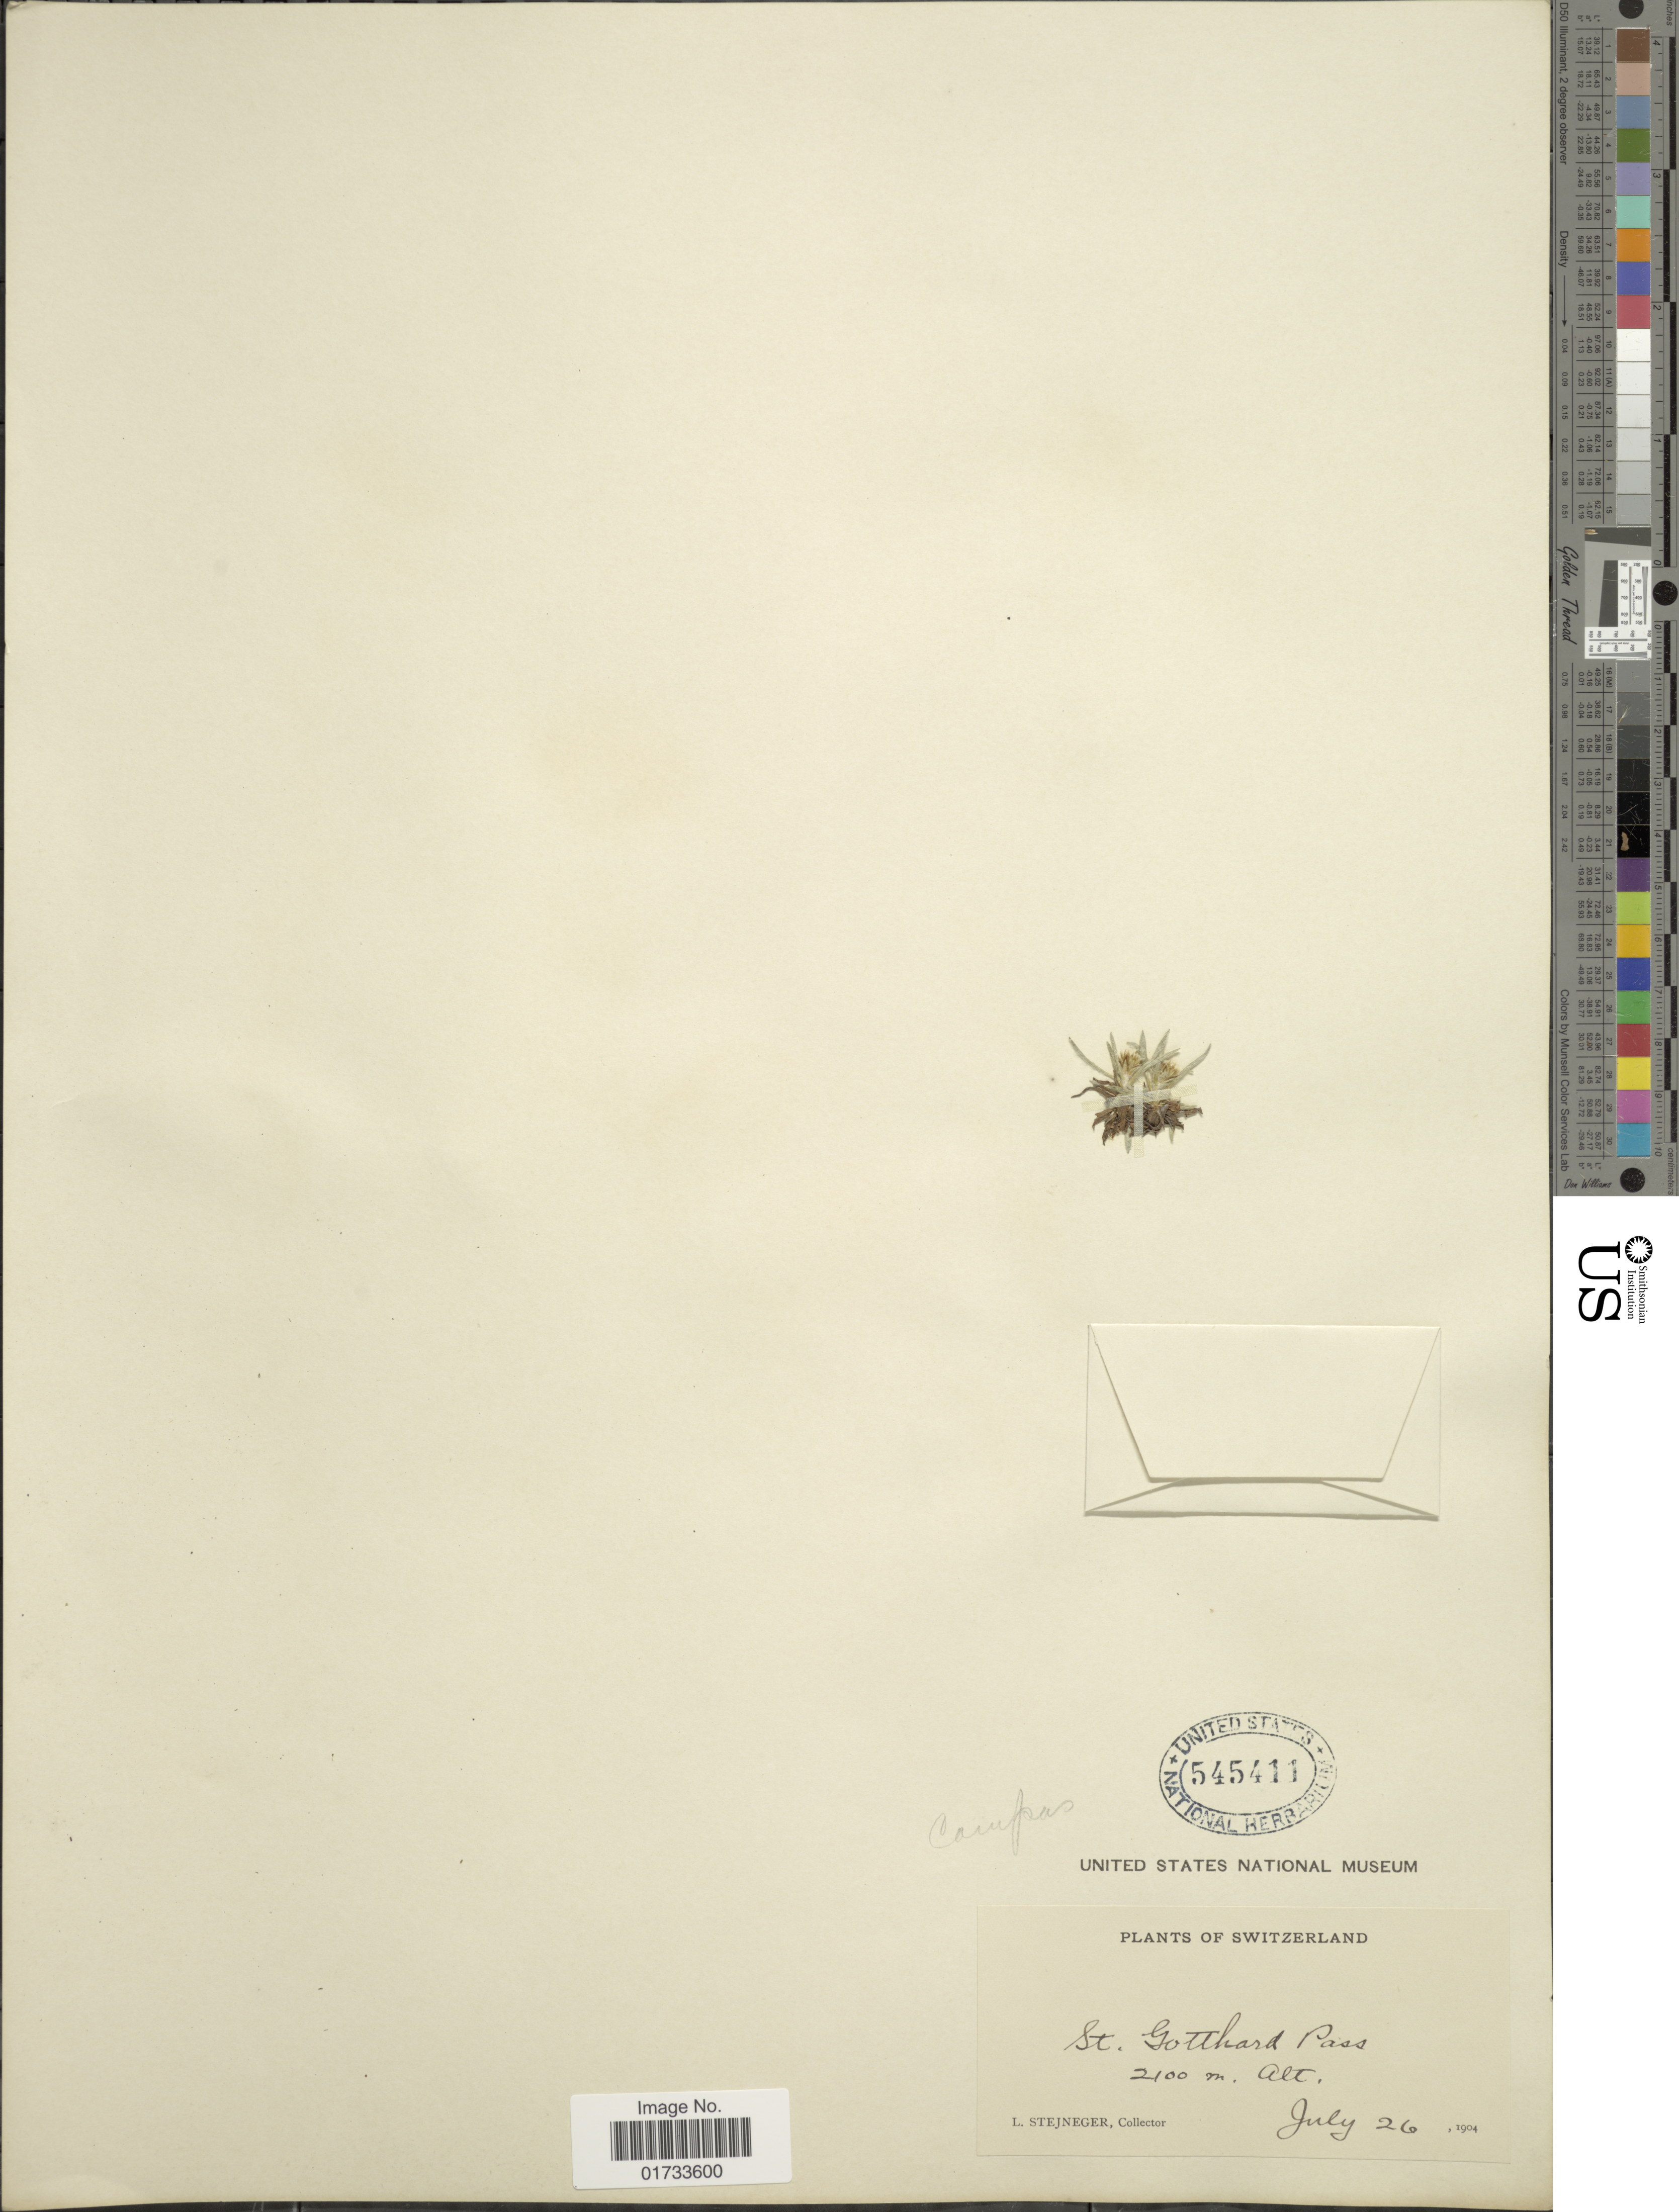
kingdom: Plantae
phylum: Tracheophyta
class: Magnoliopsida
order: Asterales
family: Asteraceae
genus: Antennaria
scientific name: Antennaria sp.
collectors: L. Stejneger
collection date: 1904-07-26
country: Switzerland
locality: St. Gotthard Pass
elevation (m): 2100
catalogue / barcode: US 545411